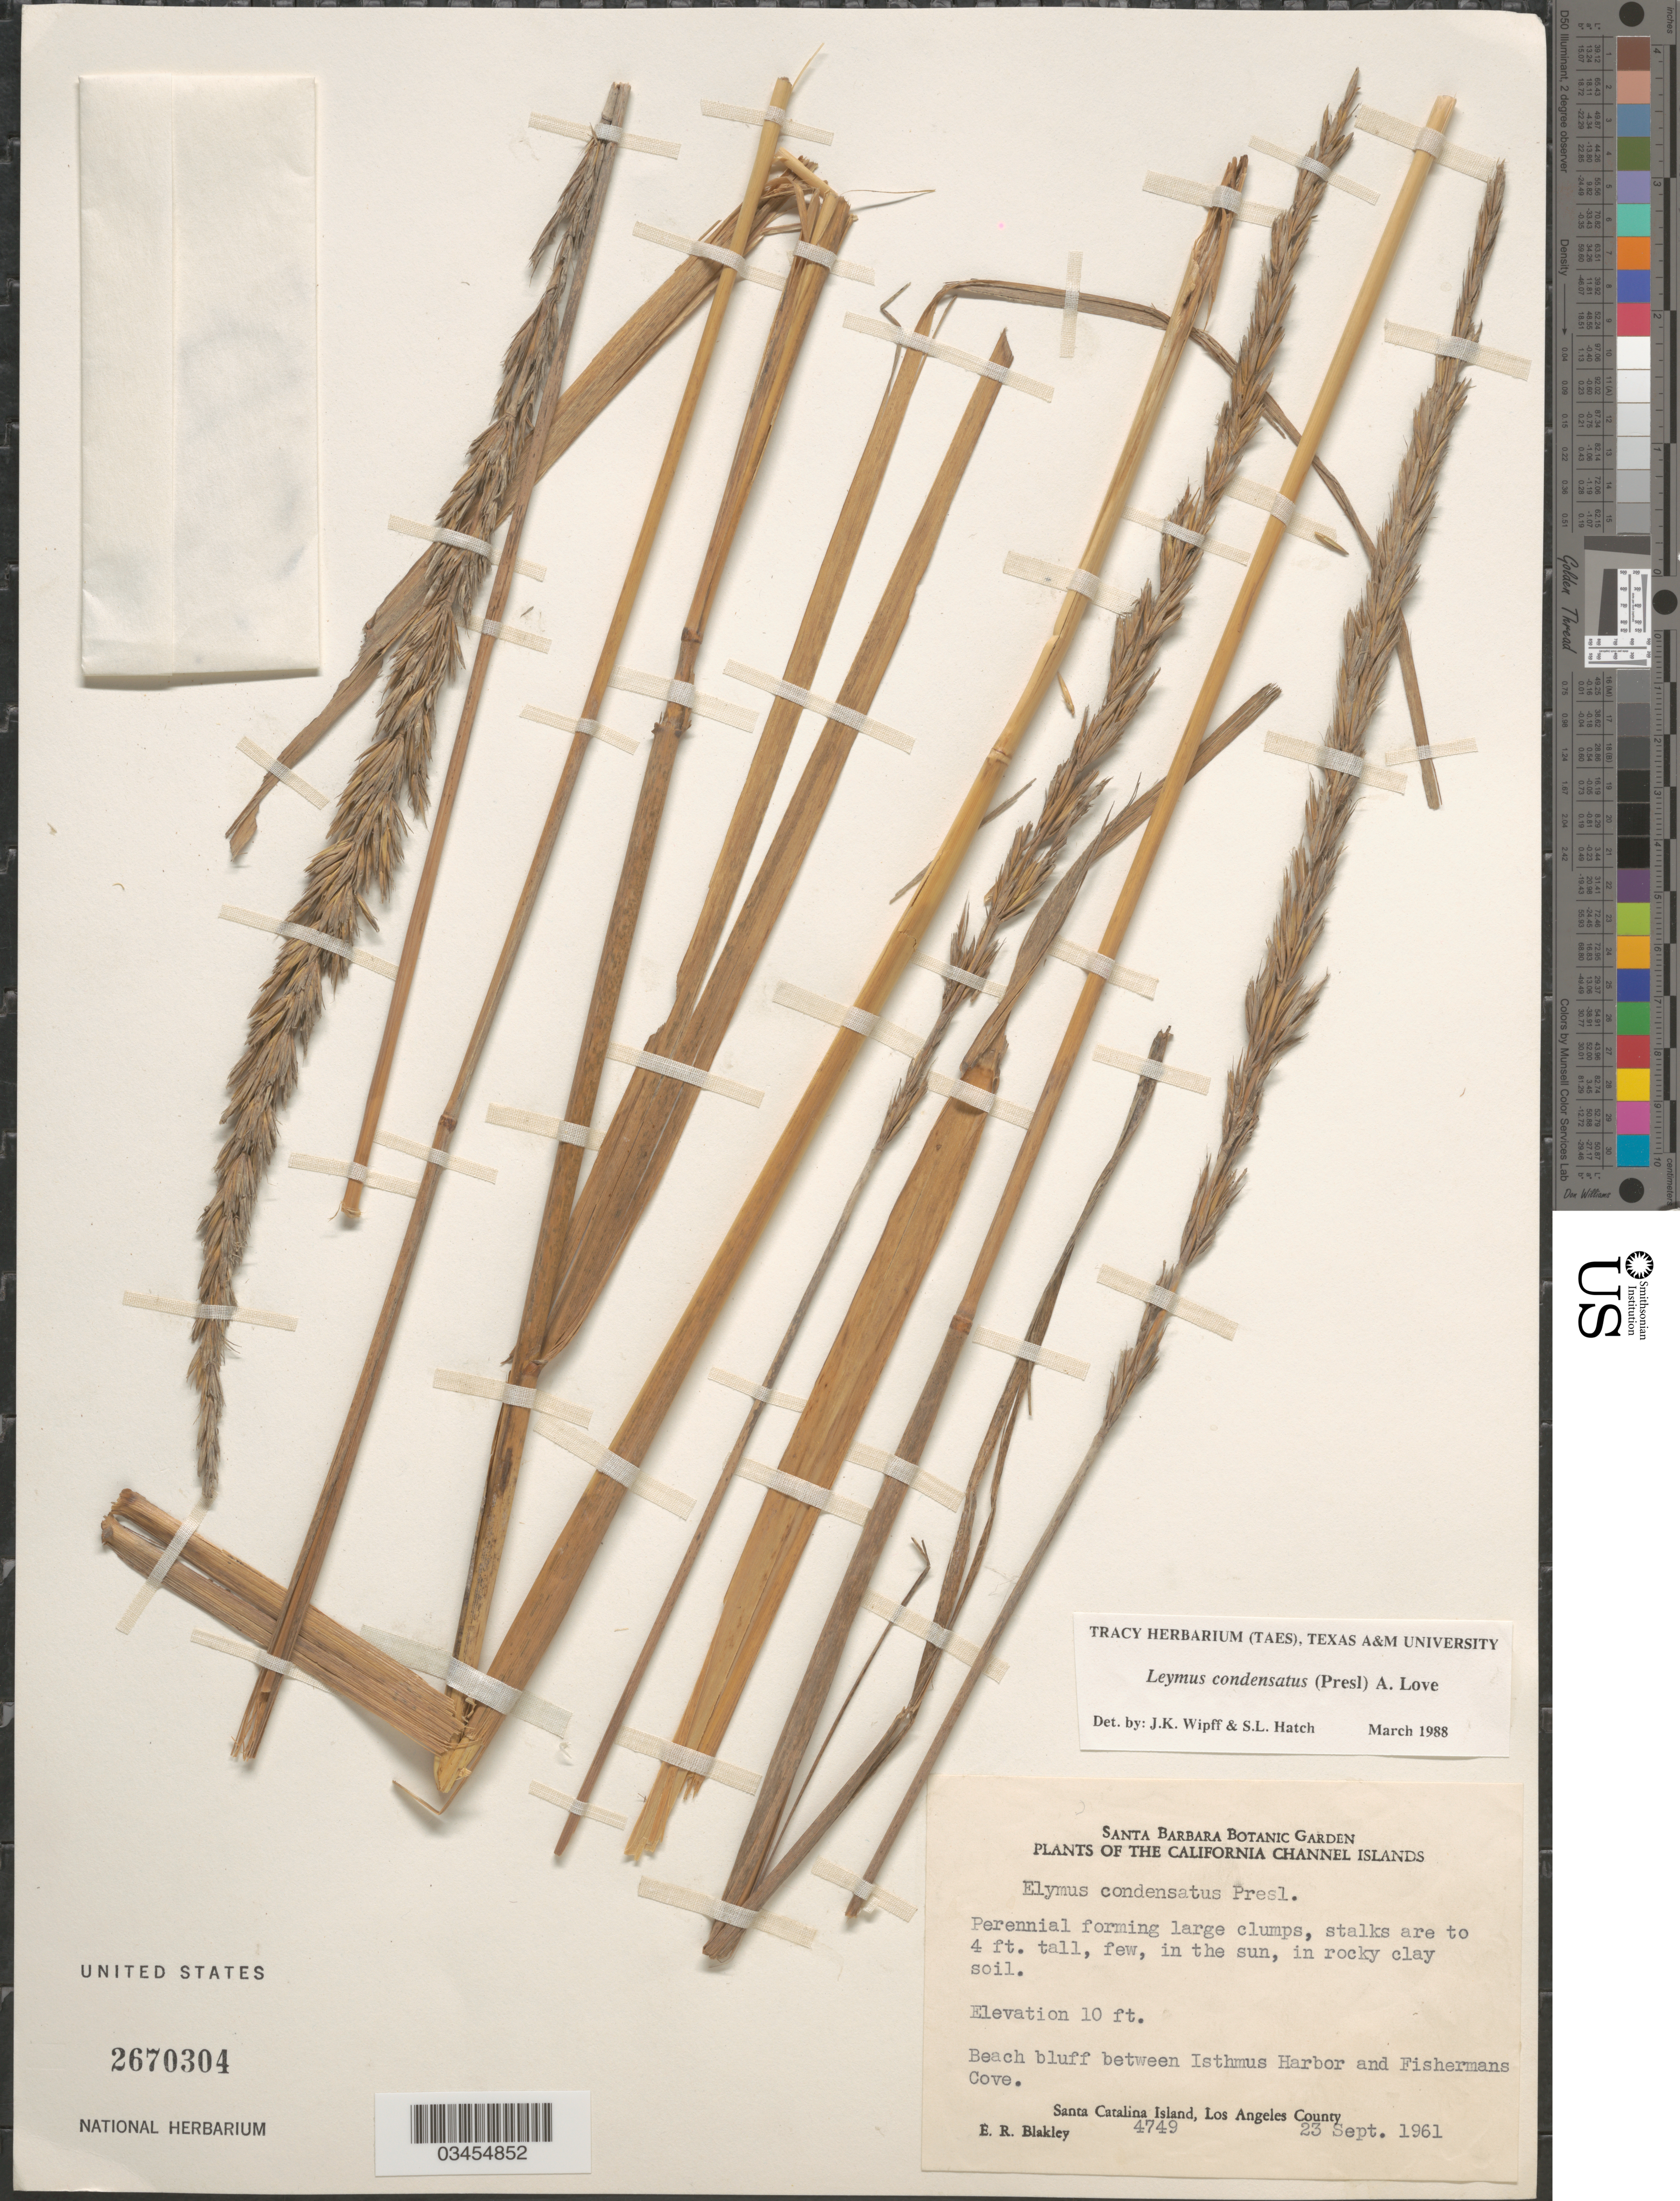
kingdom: Plantae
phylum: Tracheophyta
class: Liliopsida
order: Poales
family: Poaceae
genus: Leymus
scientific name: Leymus condensatus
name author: (J. Presl) Á. Löve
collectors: E. R. Blakley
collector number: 4749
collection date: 1961-09-23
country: United States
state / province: California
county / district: Los Angeles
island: Santa Catalina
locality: The California Channel Islands. Beach bluff between Isthmus Harbor and Fishermans Cove. Santa Catalina Island, Los Angeles County.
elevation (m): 3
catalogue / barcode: US 2670304